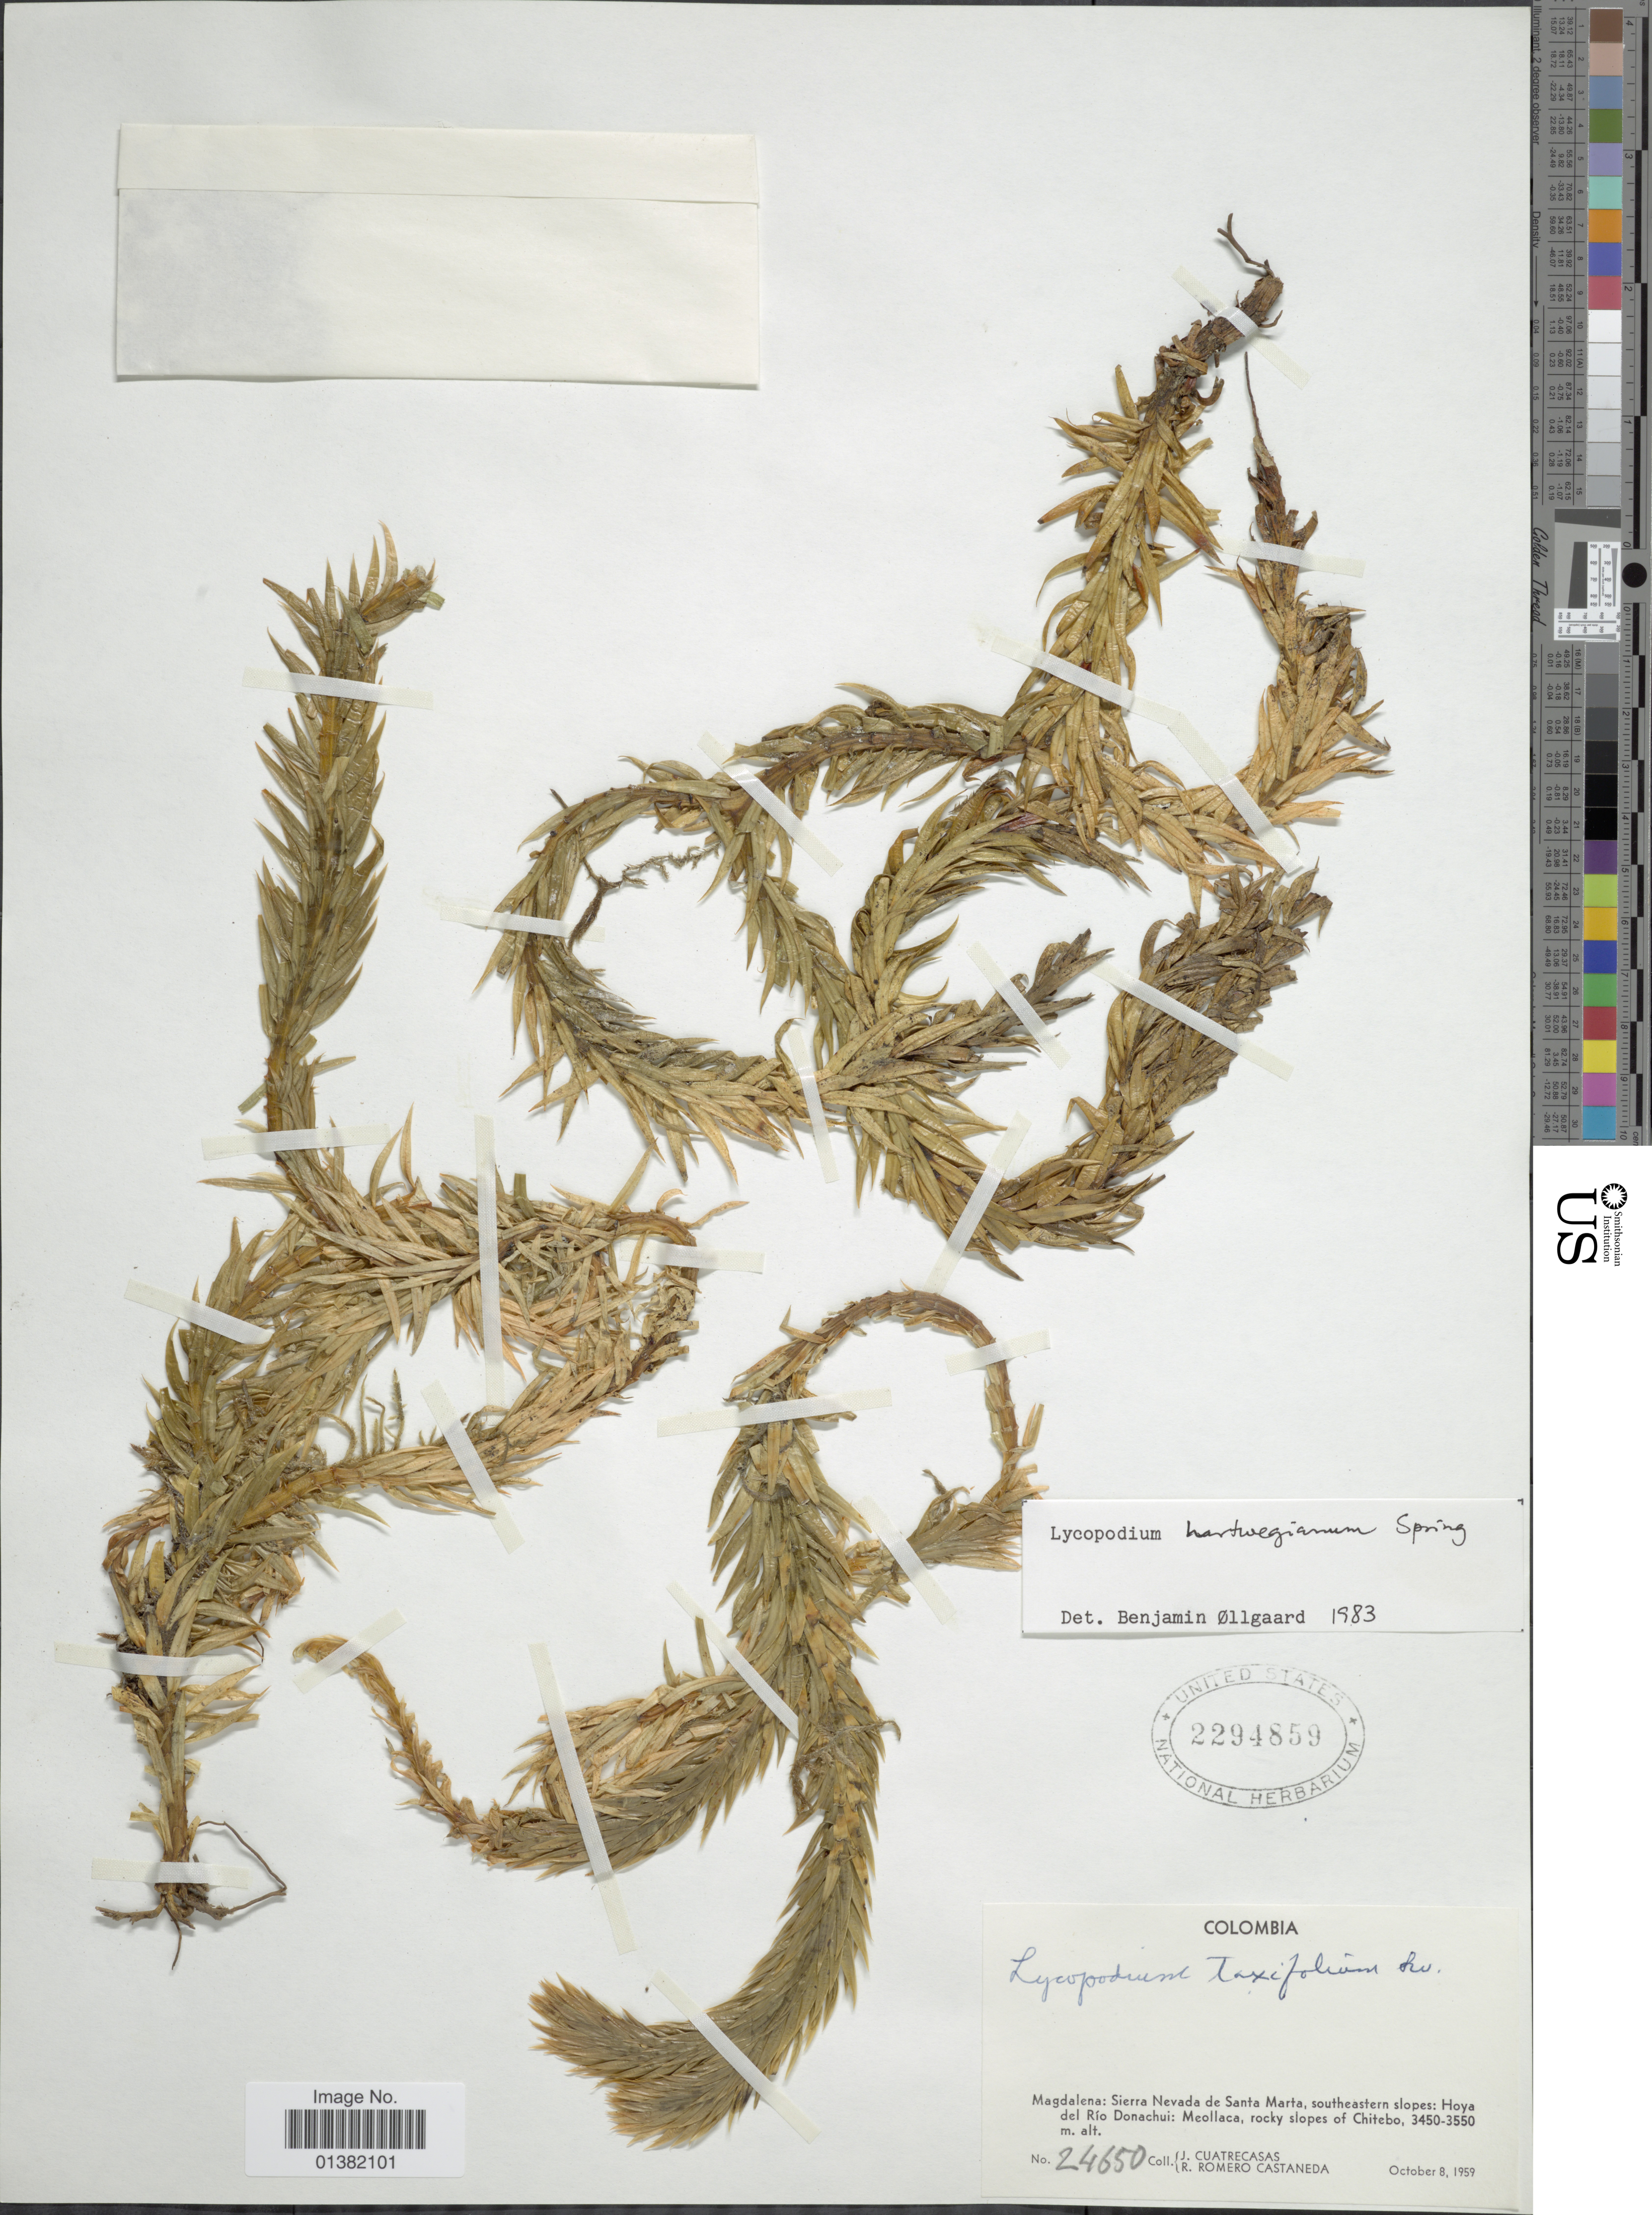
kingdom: Plantae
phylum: Tracheophyta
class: Lycopodiopsida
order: Lycopodiales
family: Lycopodiaceae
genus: Phlegmariurus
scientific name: Phlegmariurus hartwegianus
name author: (Spring) B. Øllg.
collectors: J. Cuatrecasas & R. Romero Castañeda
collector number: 24650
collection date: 1959-10-08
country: Colombia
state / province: Magdalena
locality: Sierra Nevada de Santa Marta, southeastern slopes: Hoya del Río Donachui: Meollaca, rocky slopes of Chitebo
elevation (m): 3450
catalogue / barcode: US 2294859